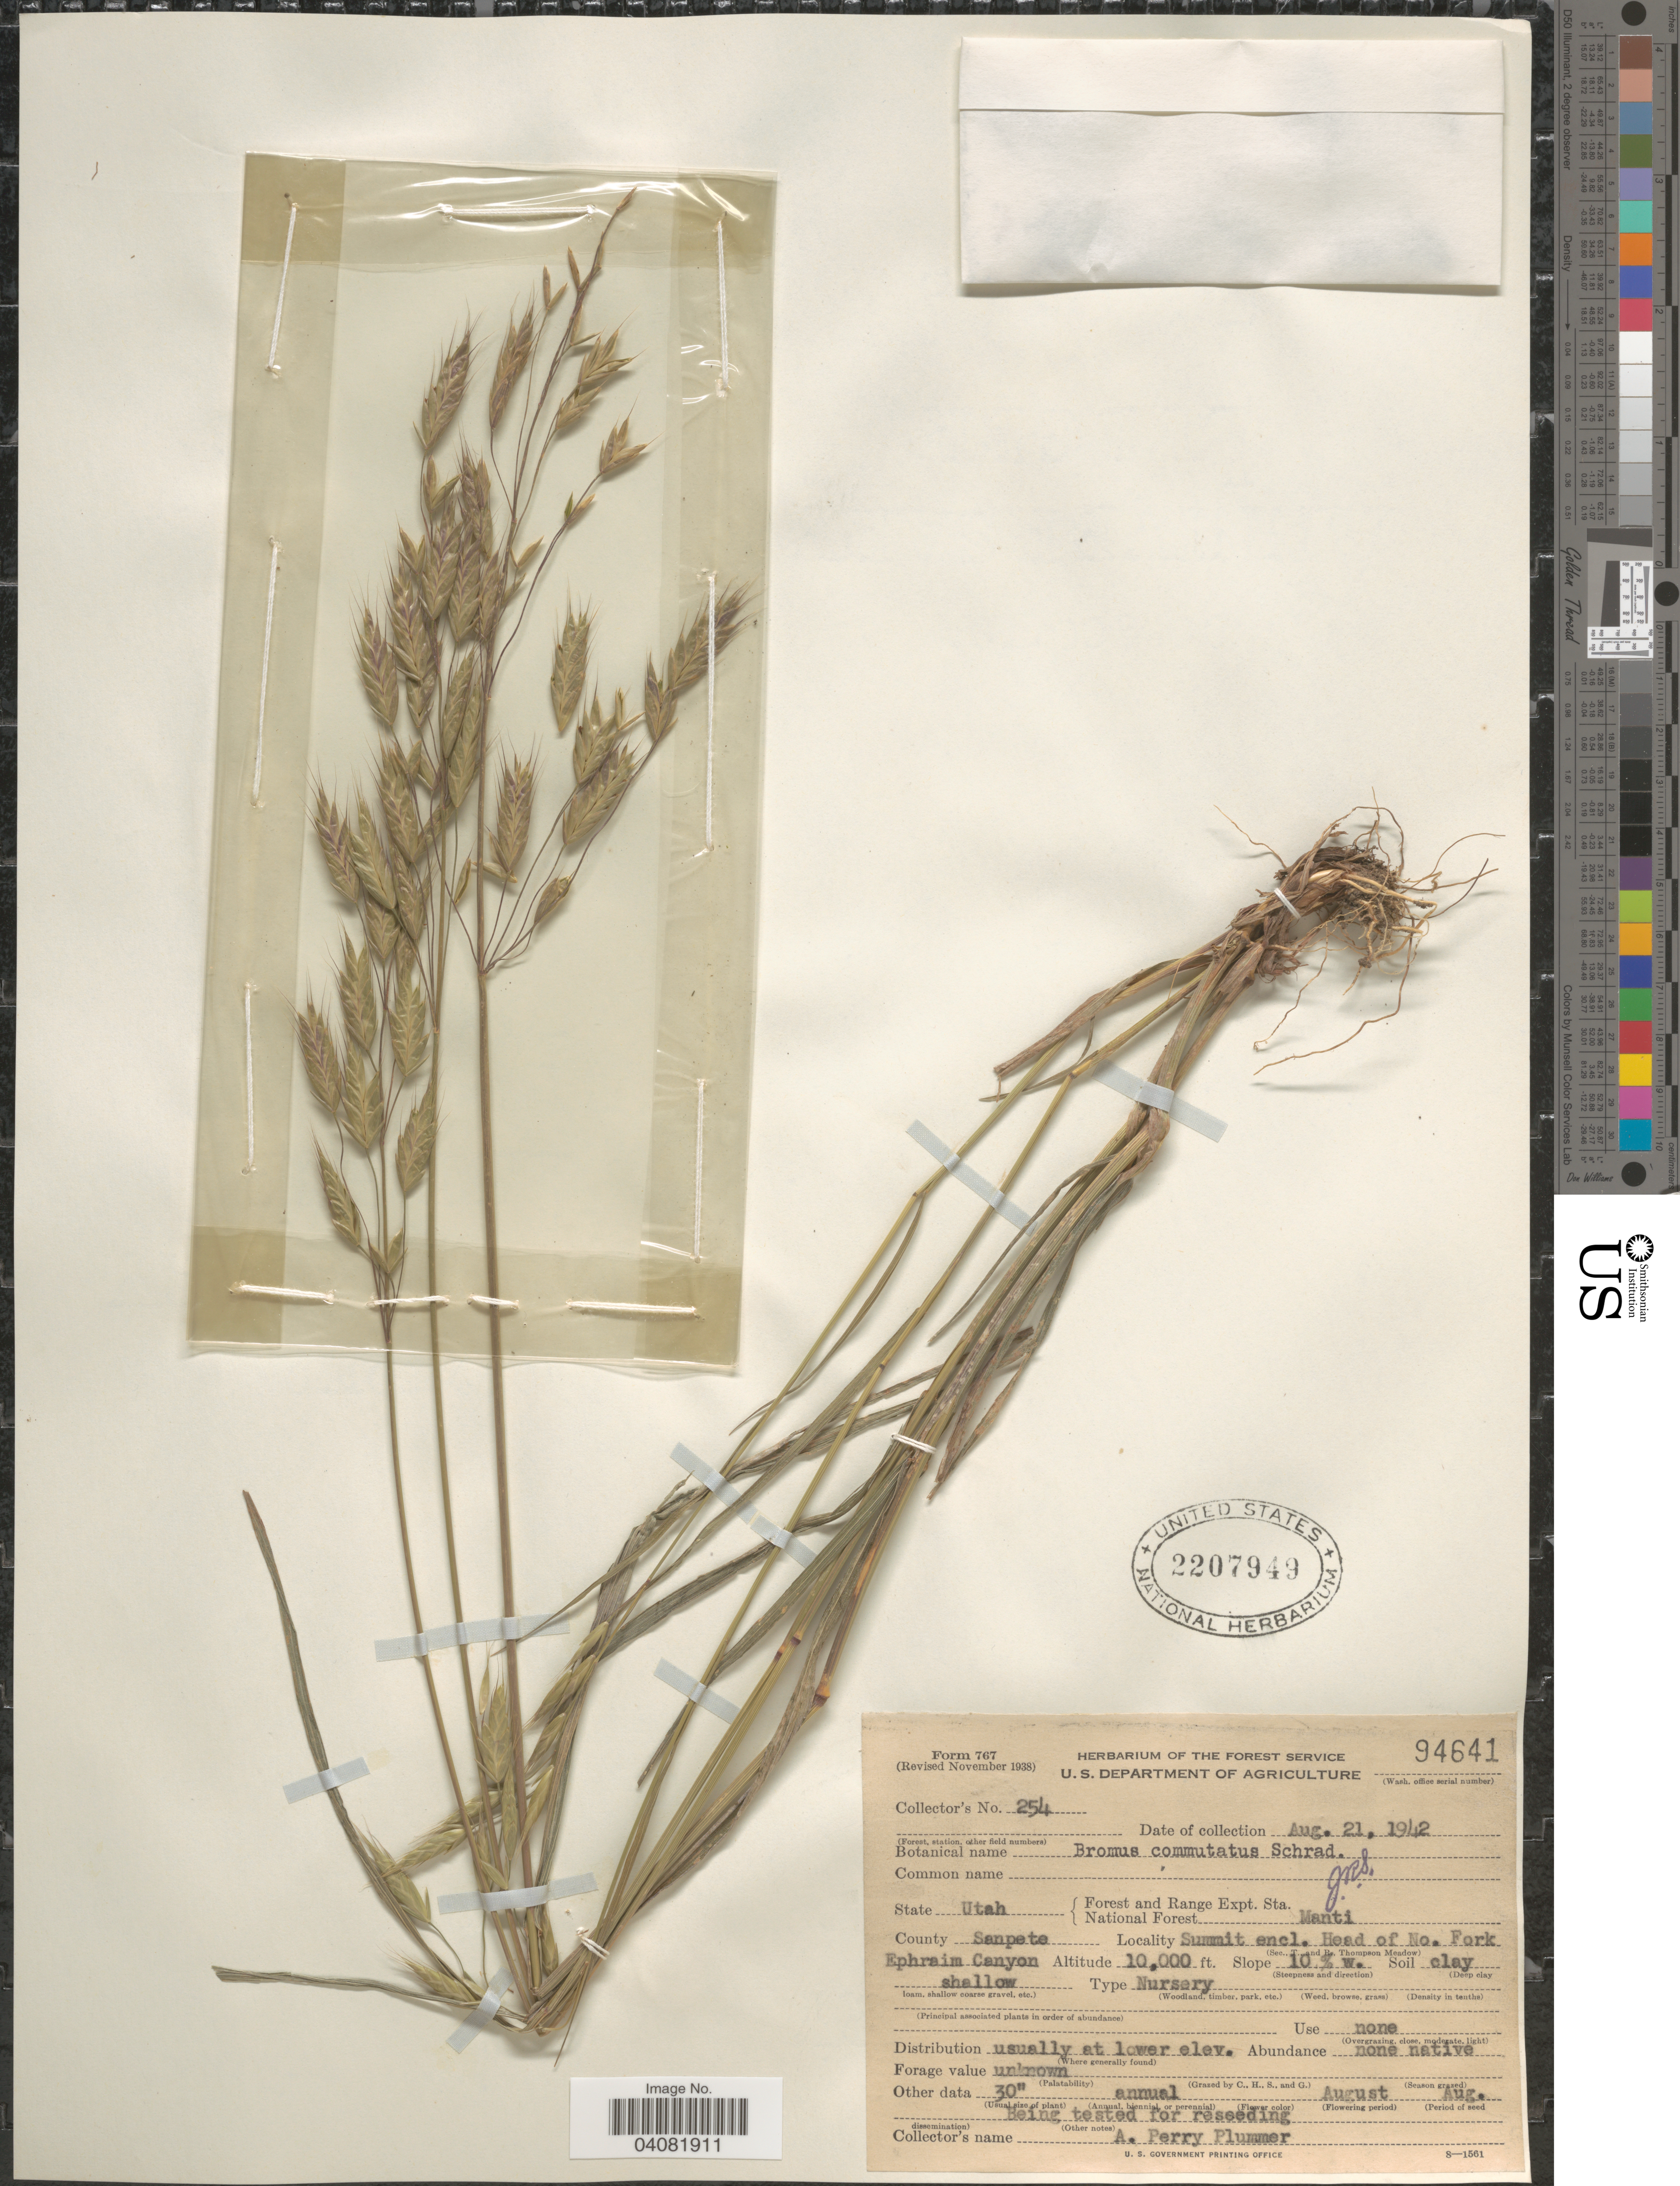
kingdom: Plantae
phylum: Tracheophyta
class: Liliopsida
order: Poales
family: Poaceae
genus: Bromus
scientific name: Bromus commutatus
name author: Schrad.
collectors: A. Plummer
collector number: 254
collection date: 1942-08-21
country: United States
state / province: Utah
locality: Forest and Range Expt. Sta. National Forest Manti. County Sanpete. Summit encl. Head of No. Fork Ephraim Canyon.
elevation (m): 3048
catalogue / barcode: US 2207949